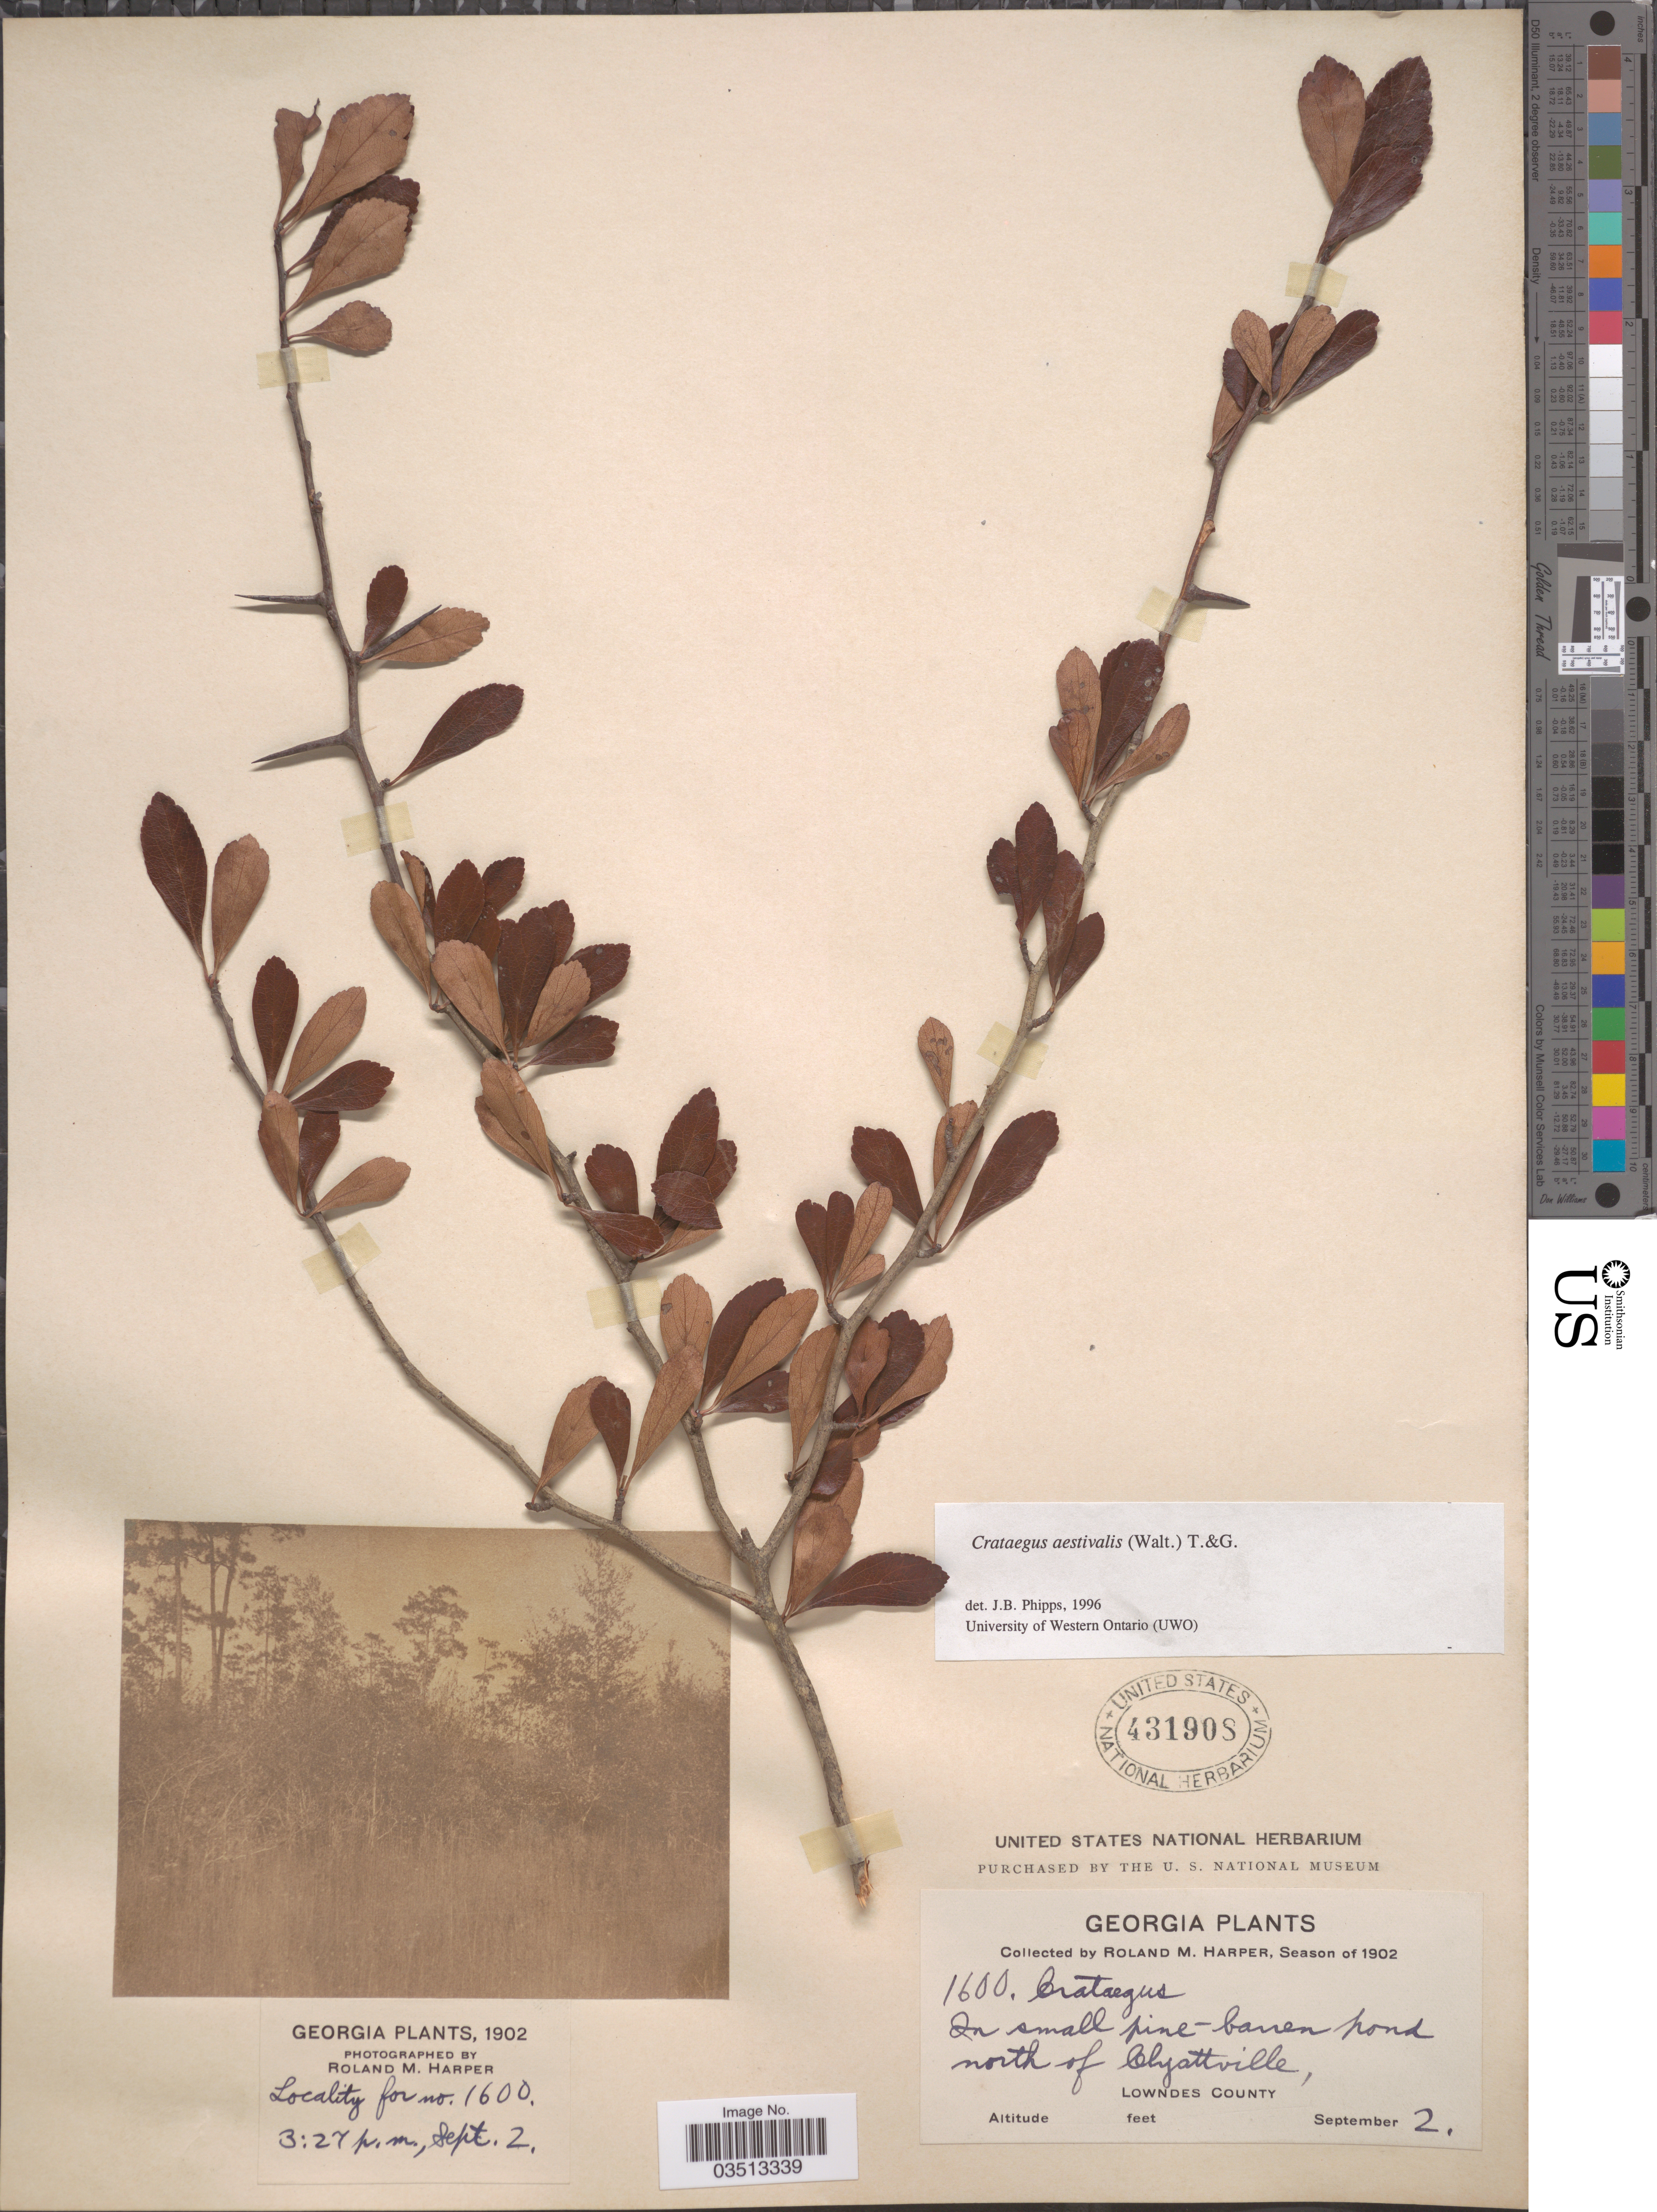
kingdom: Plantae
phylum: Tracheophyta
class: Magnoliopsida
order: Rosales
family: Rosaceae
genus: Crataegus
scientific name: Crataegus aestivalis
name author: (Walter) Torr. & A. Gray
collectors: R. M. Harper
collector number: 1600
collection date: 1902-09-02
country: United States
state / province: Georgia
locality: Pine-barren pond north of Clyattville, Lowndes County.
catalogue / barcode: US 431908